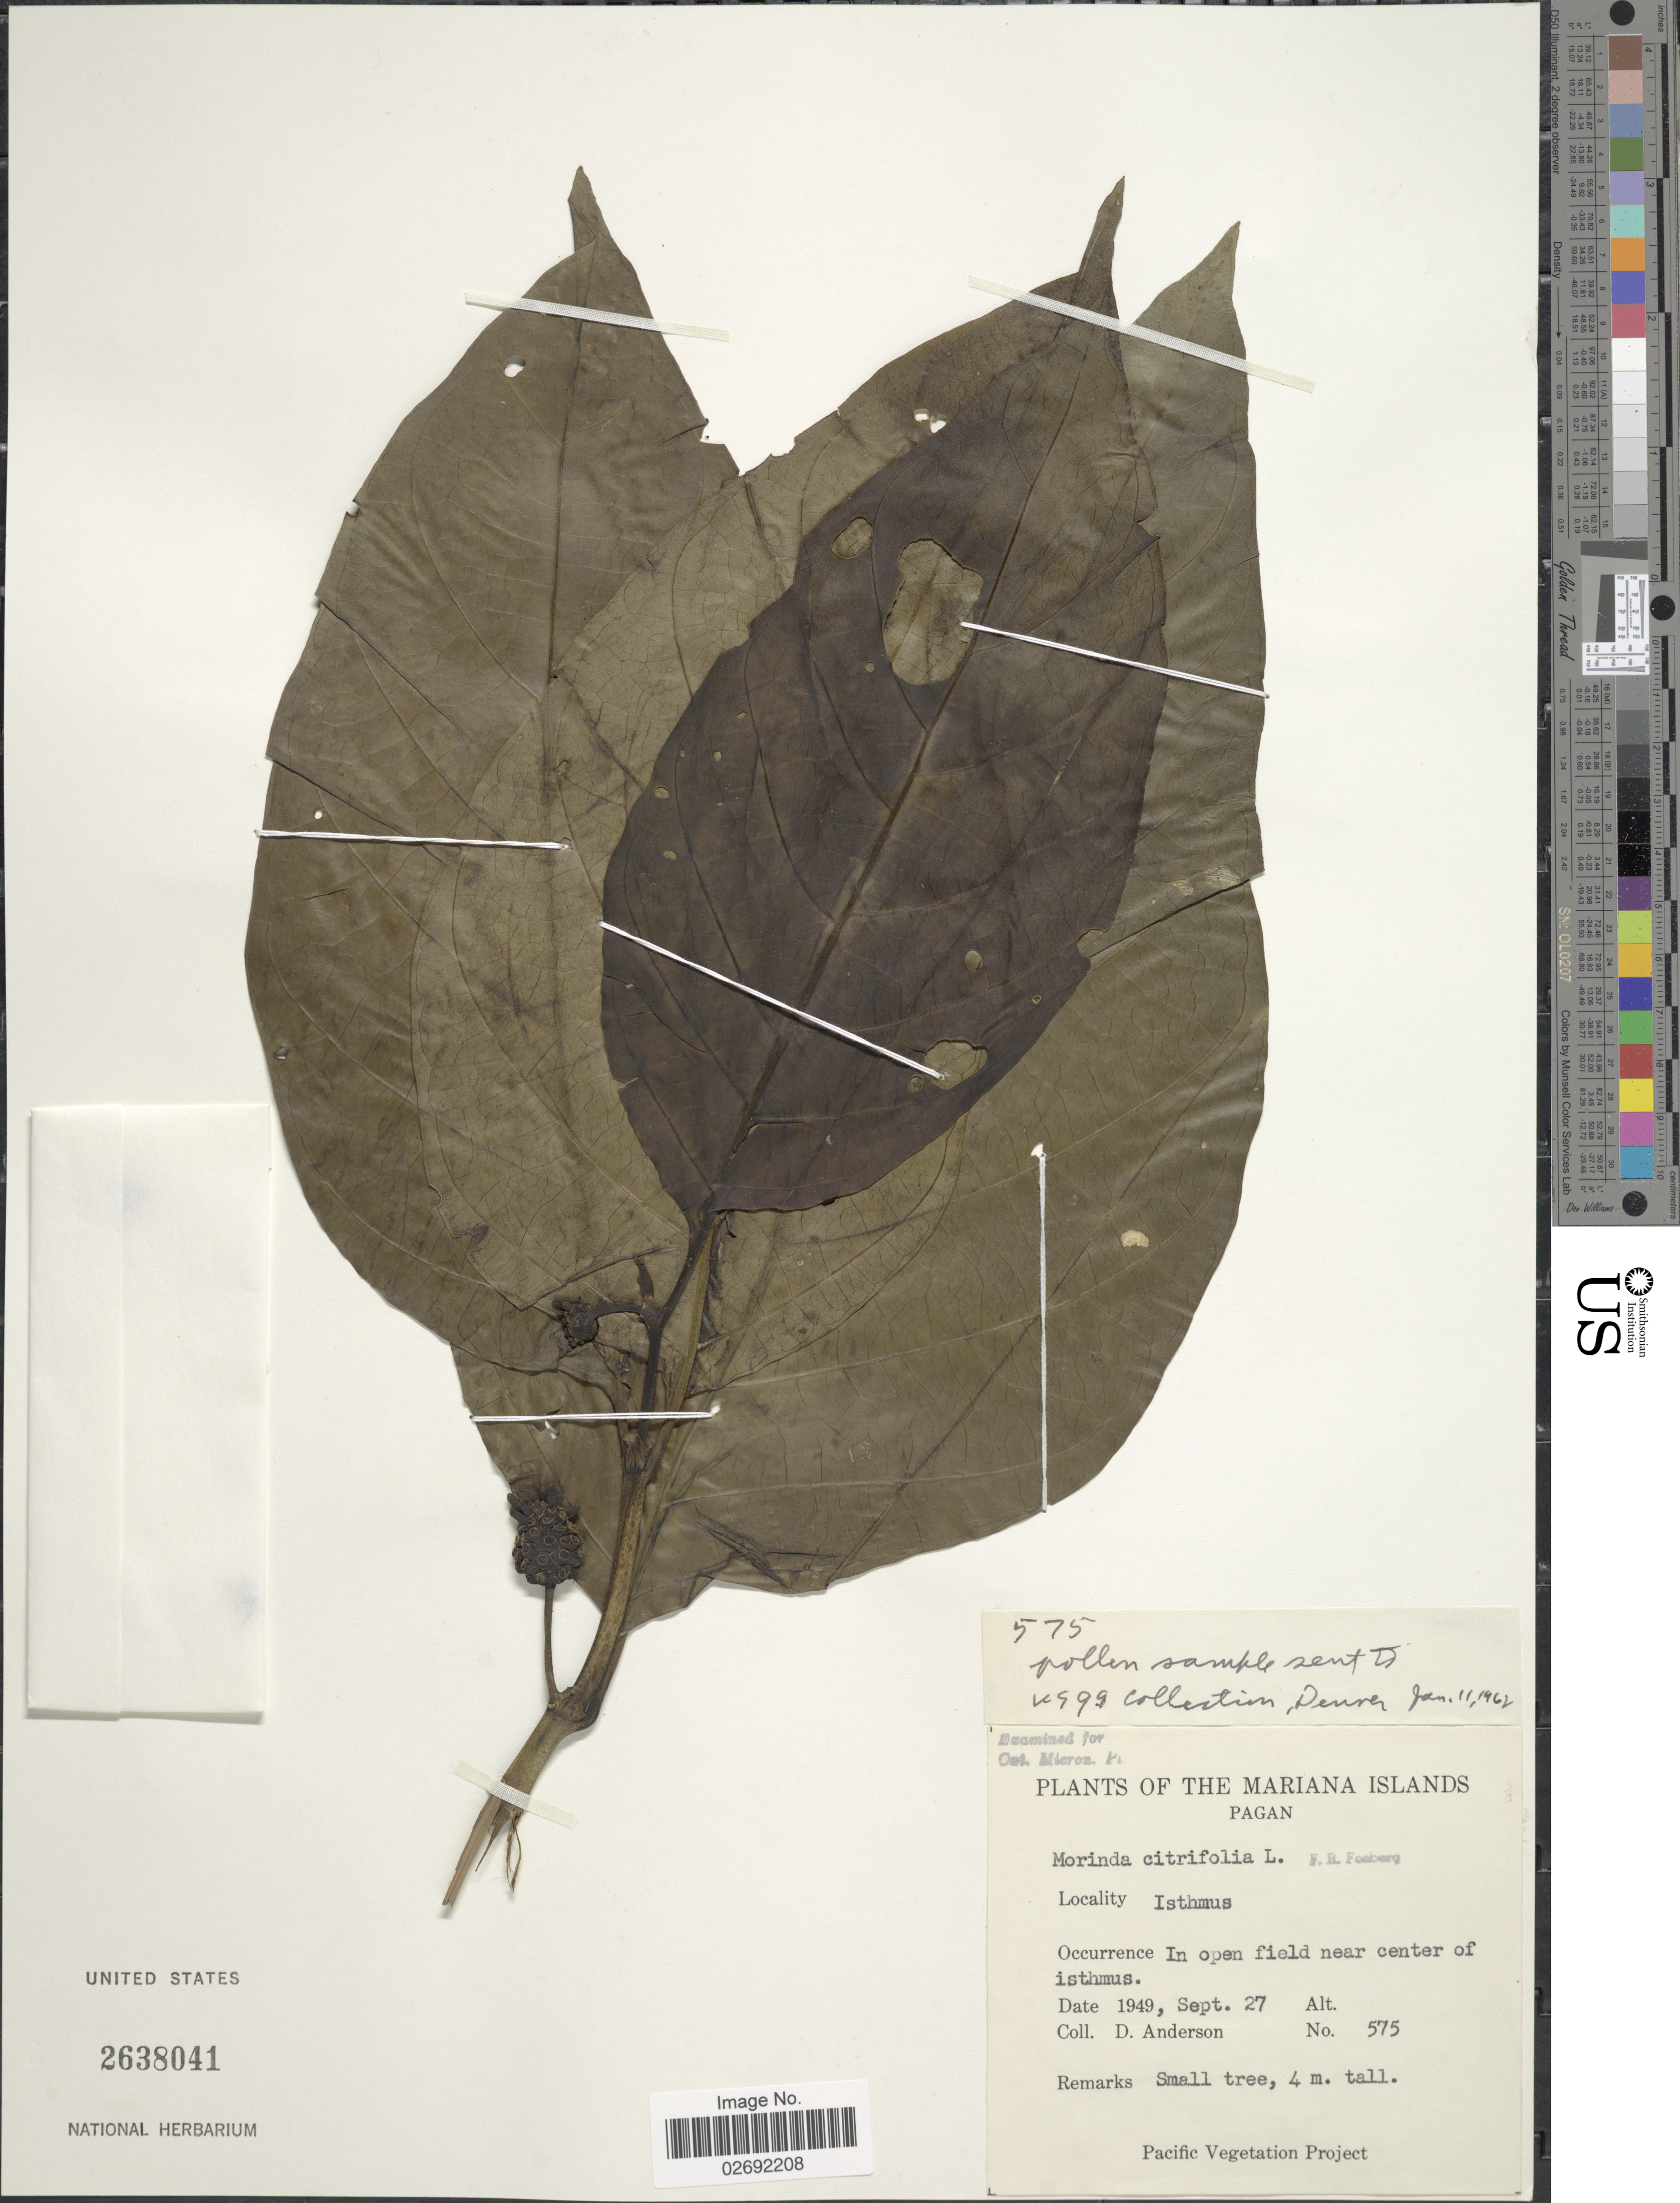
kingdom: Plantae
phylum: Tracheophyta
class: Magnoliopsida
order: Gentianales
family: Rubiaceae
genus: Morinda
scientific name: Morinda citrifolia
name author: L.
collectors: D. Anderson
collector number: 575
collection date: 1949-09-27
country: Northern Mariana Islands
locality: Pagan. Mariana Islands. near center of Isthmus. Marianas Islands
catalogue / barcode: US 2638041